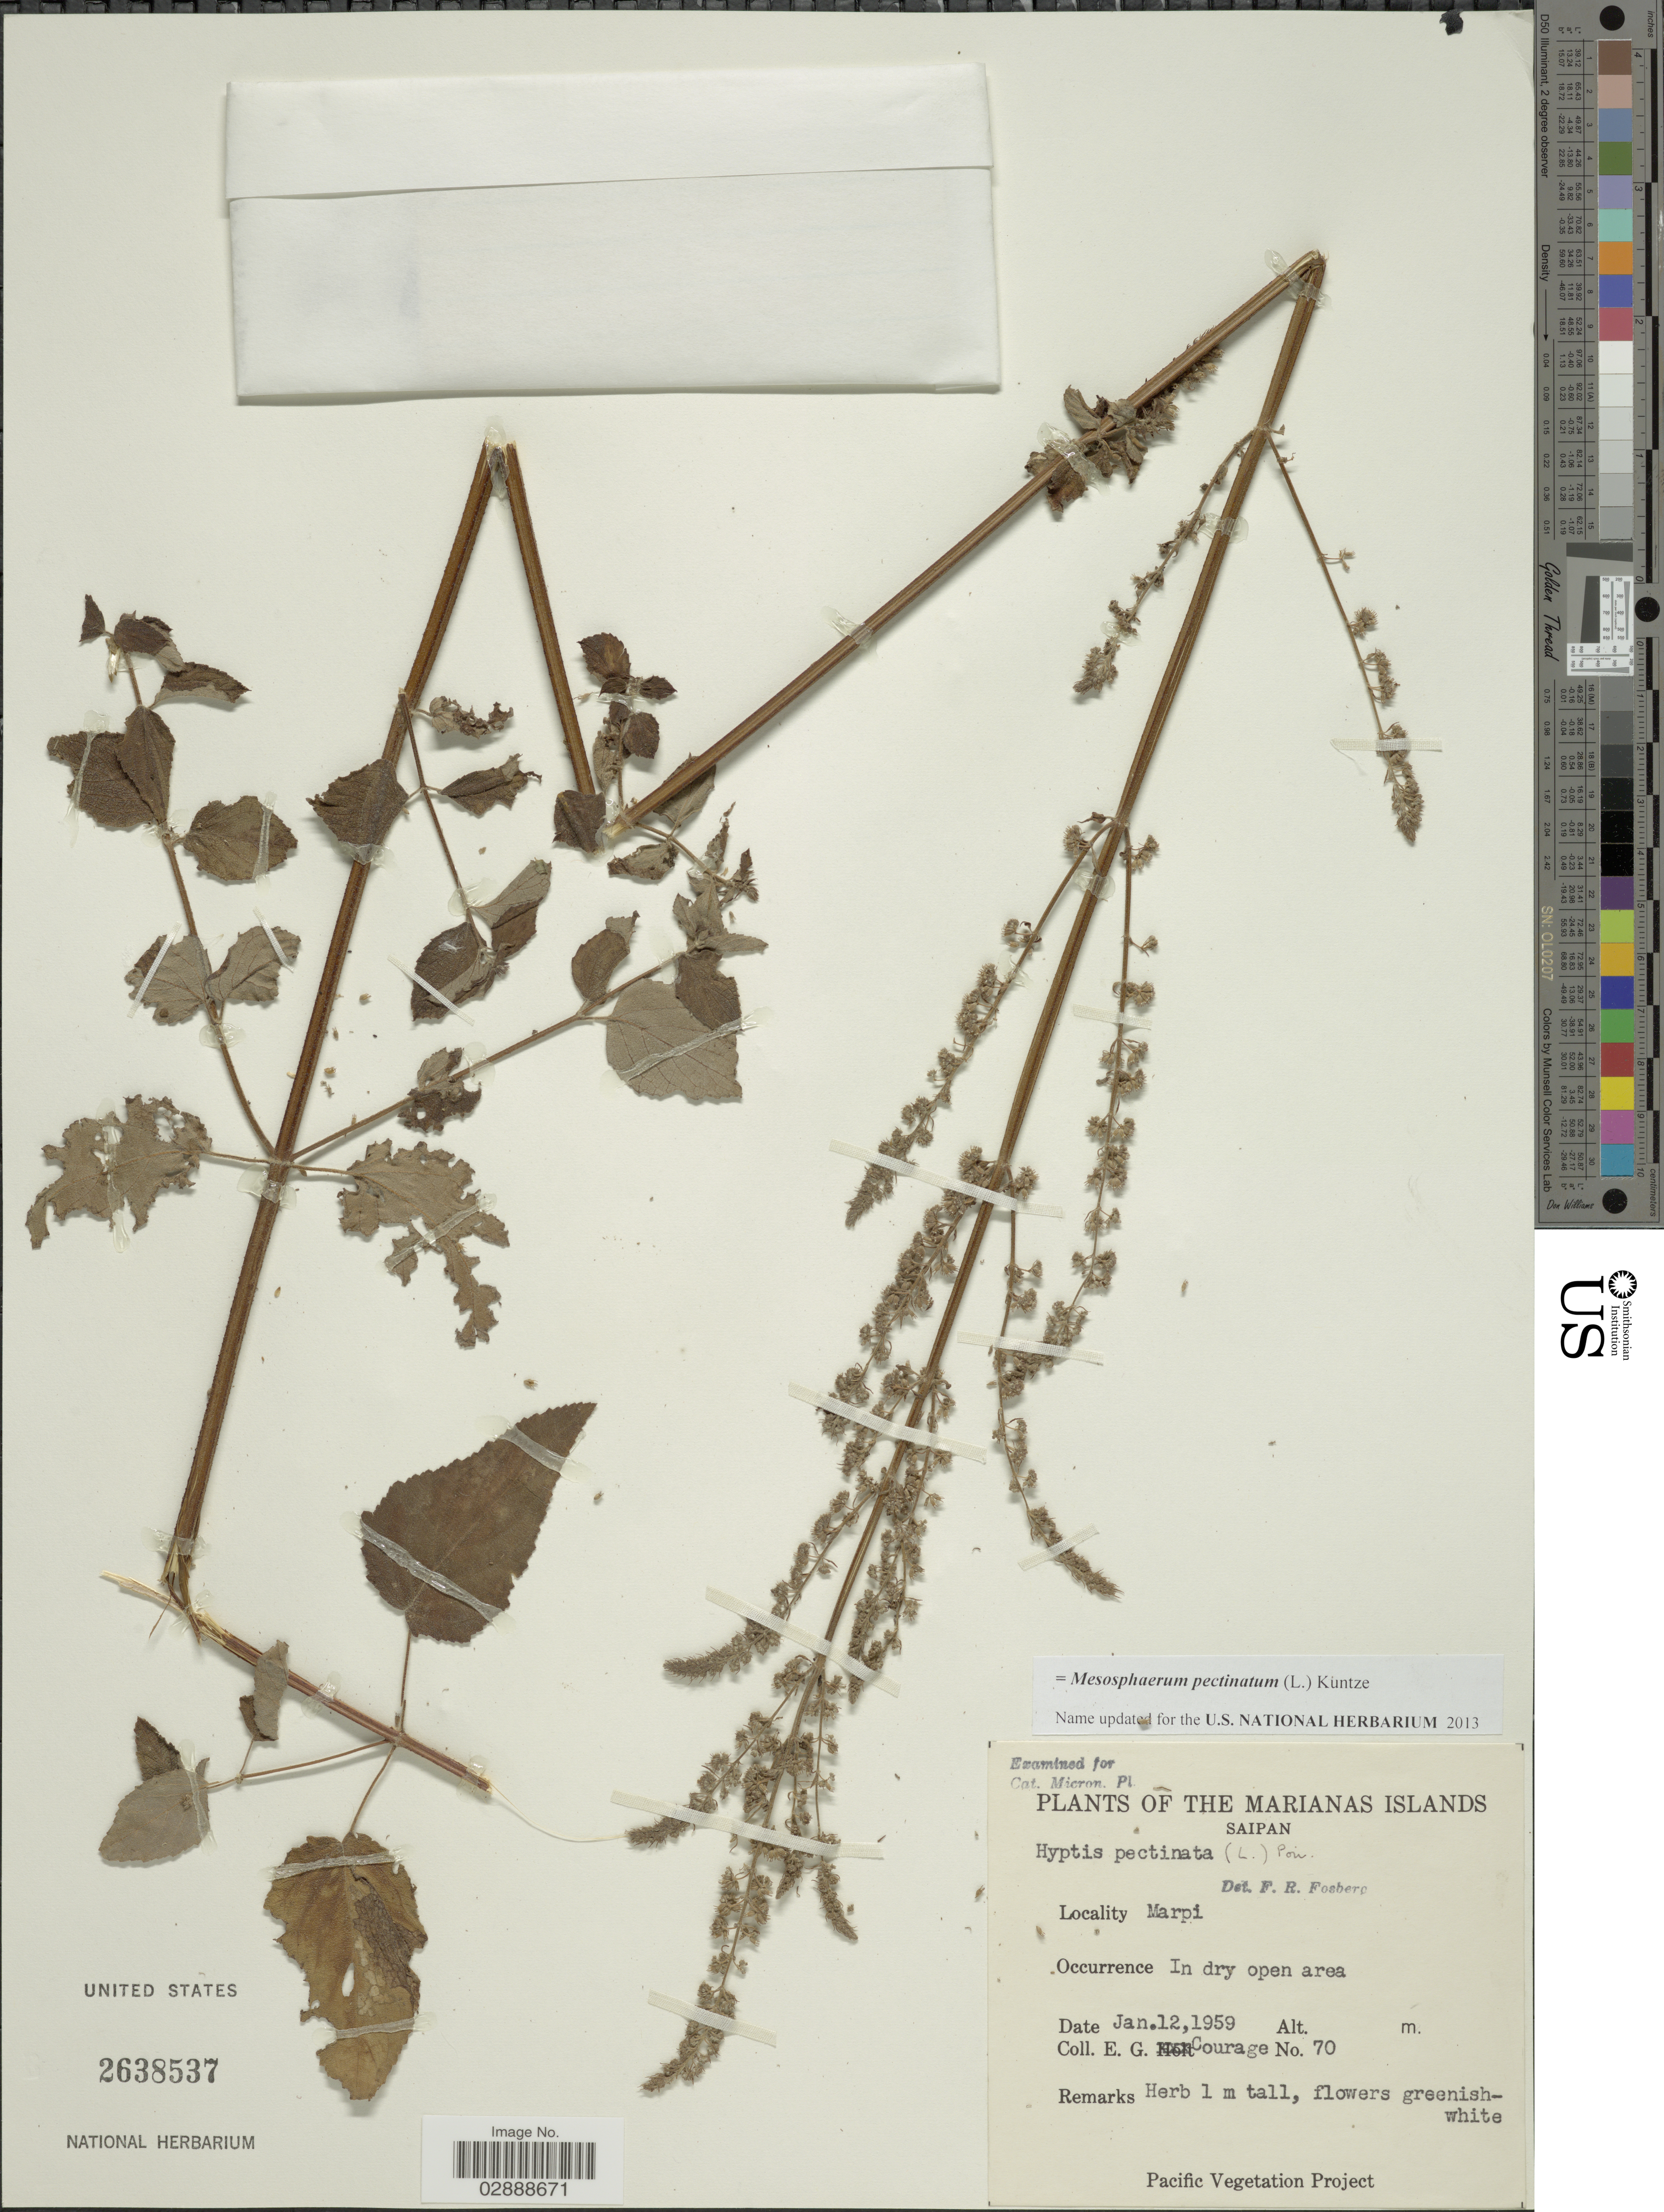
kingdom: Plantae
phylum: Tracheophyta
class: Magnoliopsida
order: Lamiales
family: Lamiaceae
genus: Mesosphaerum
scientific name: Mesosphaerum pectinatum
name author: (L.) Kuntze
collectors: E. Courage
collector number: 70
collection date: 1959-01-12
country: Northern Mariana Islands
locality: The Marianas Islands, Saipan, Marpi.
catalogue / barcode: US 2638537